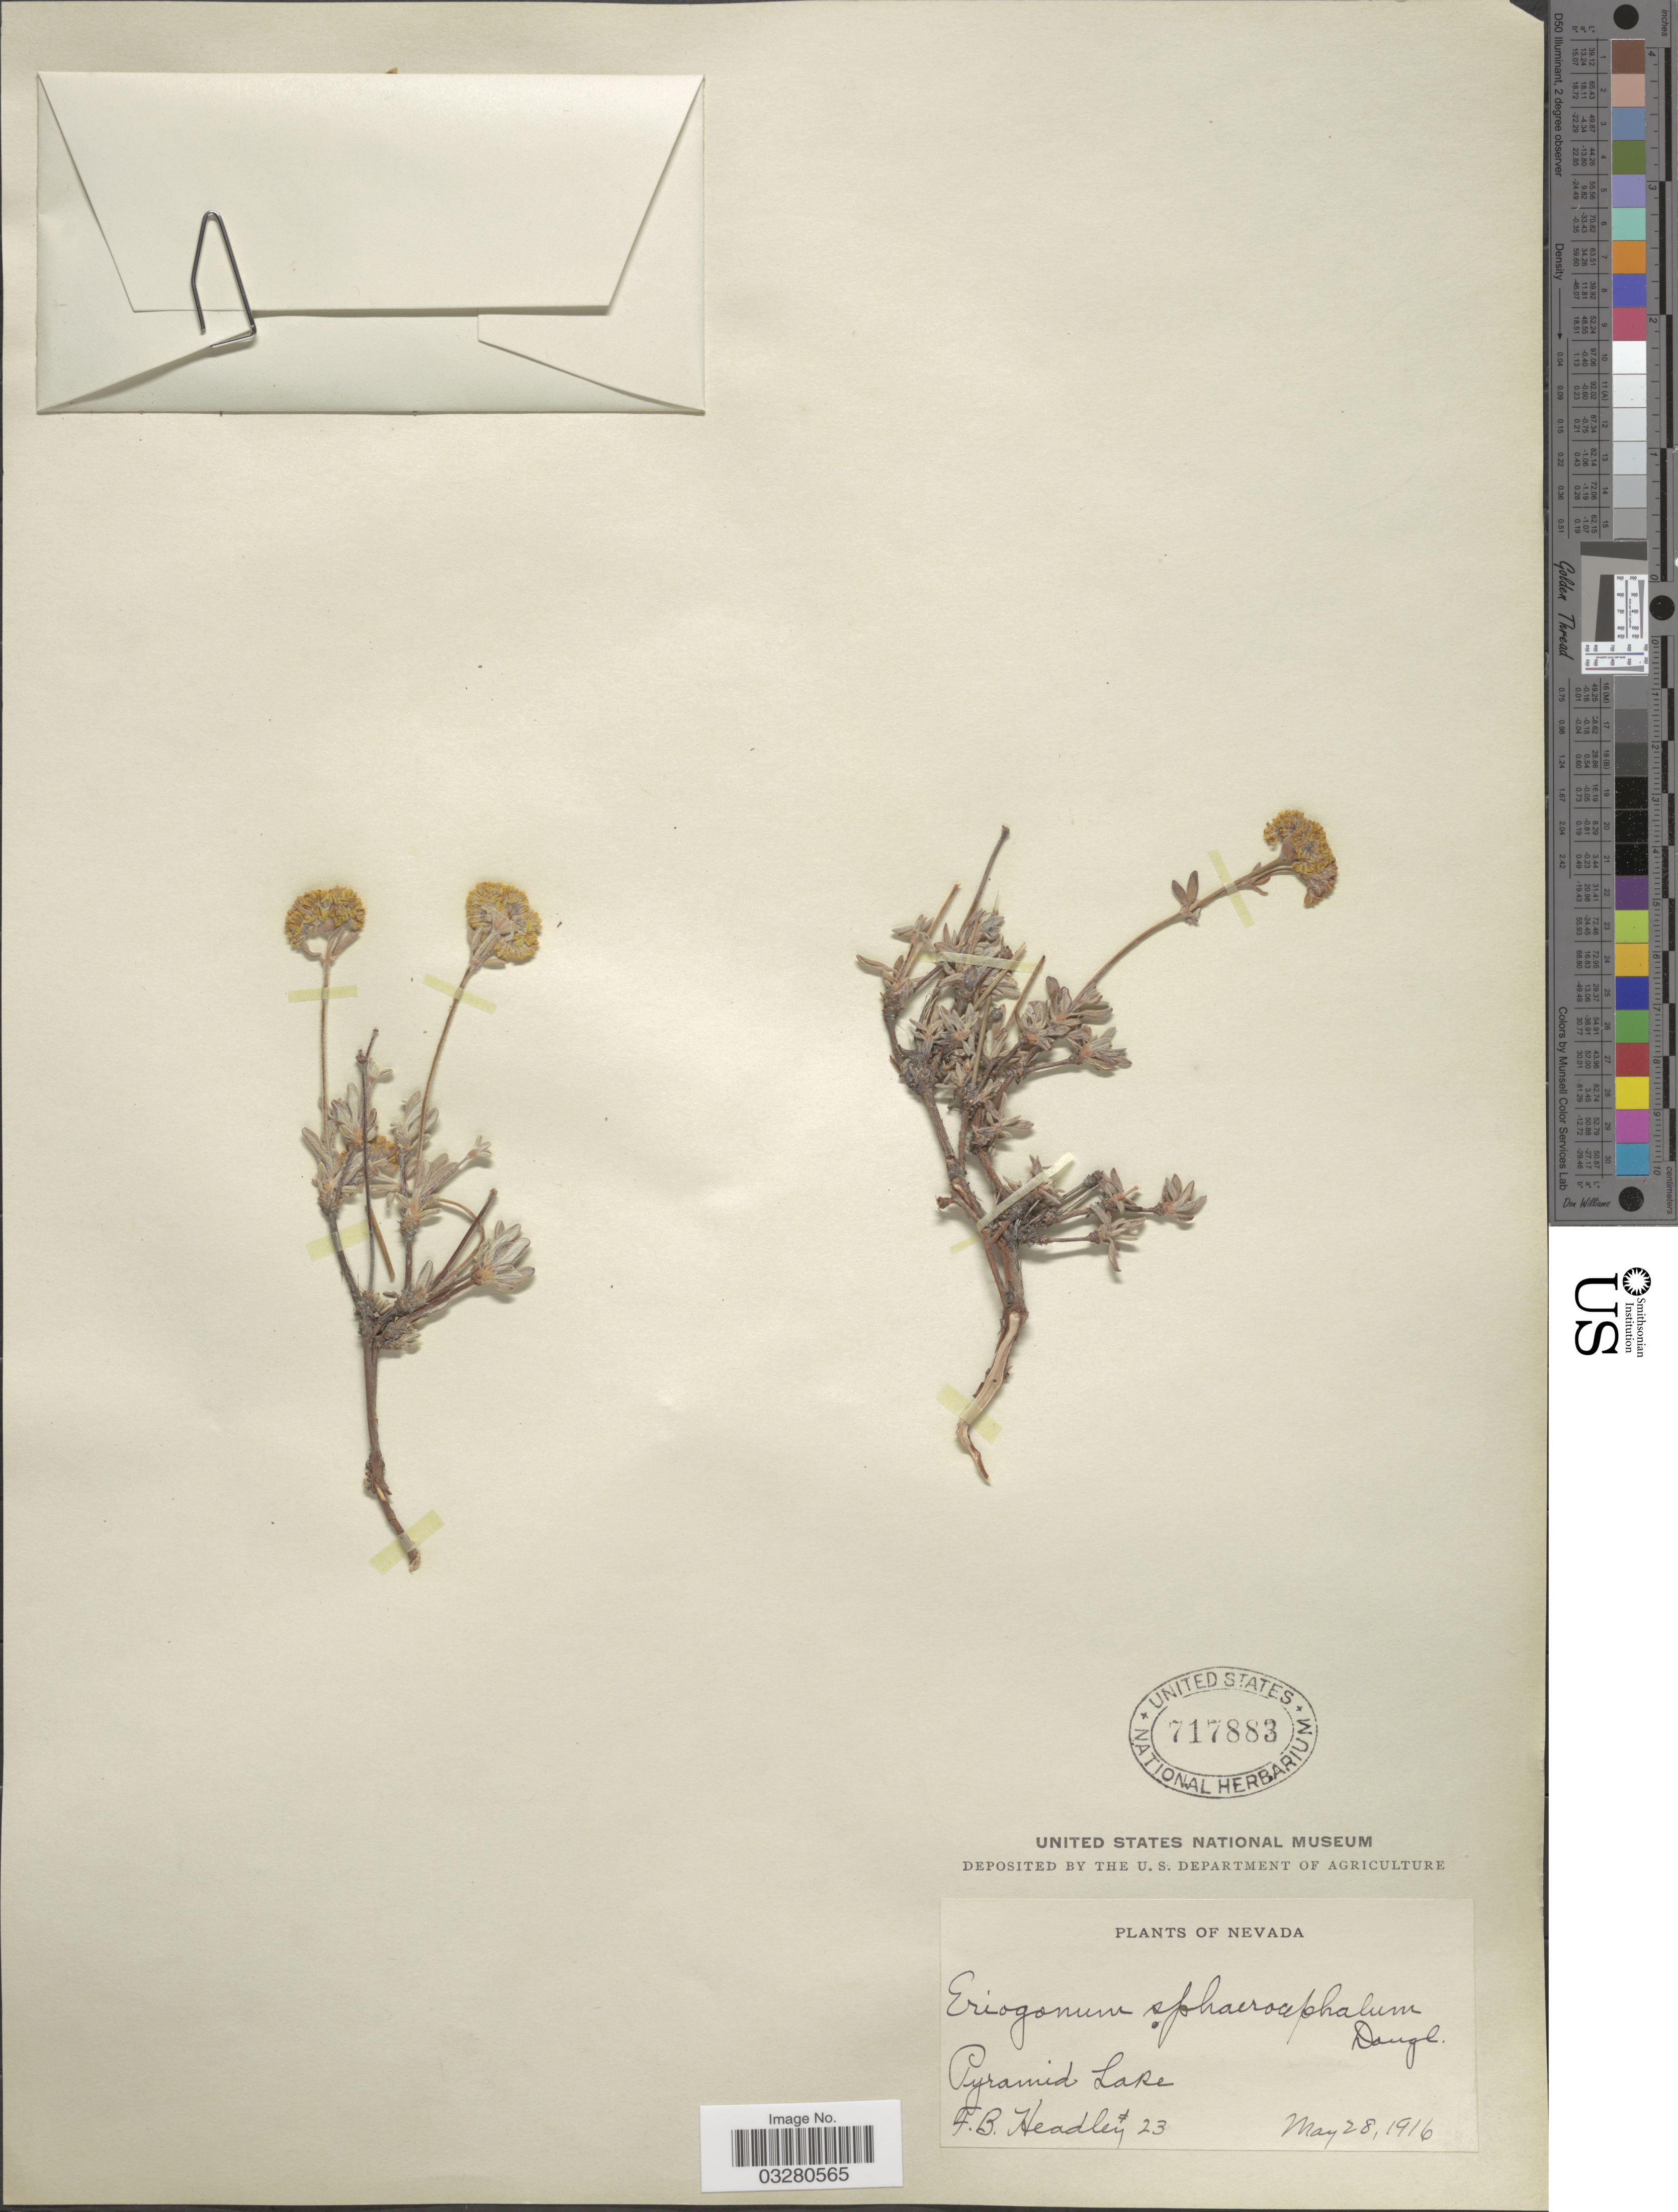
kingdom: Plantae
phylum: Tracheophyta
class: Magnoliopsida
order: Caryophyllales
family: Polygonaceae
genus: Eriogonum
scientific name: Eriogonum sphaerocephalum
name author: Benth. & Douglas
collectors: F. B. Headley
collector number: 23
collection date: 1916-05-28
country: United States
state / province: Nevada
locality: Pyramid Lake.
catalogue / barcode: US 717883